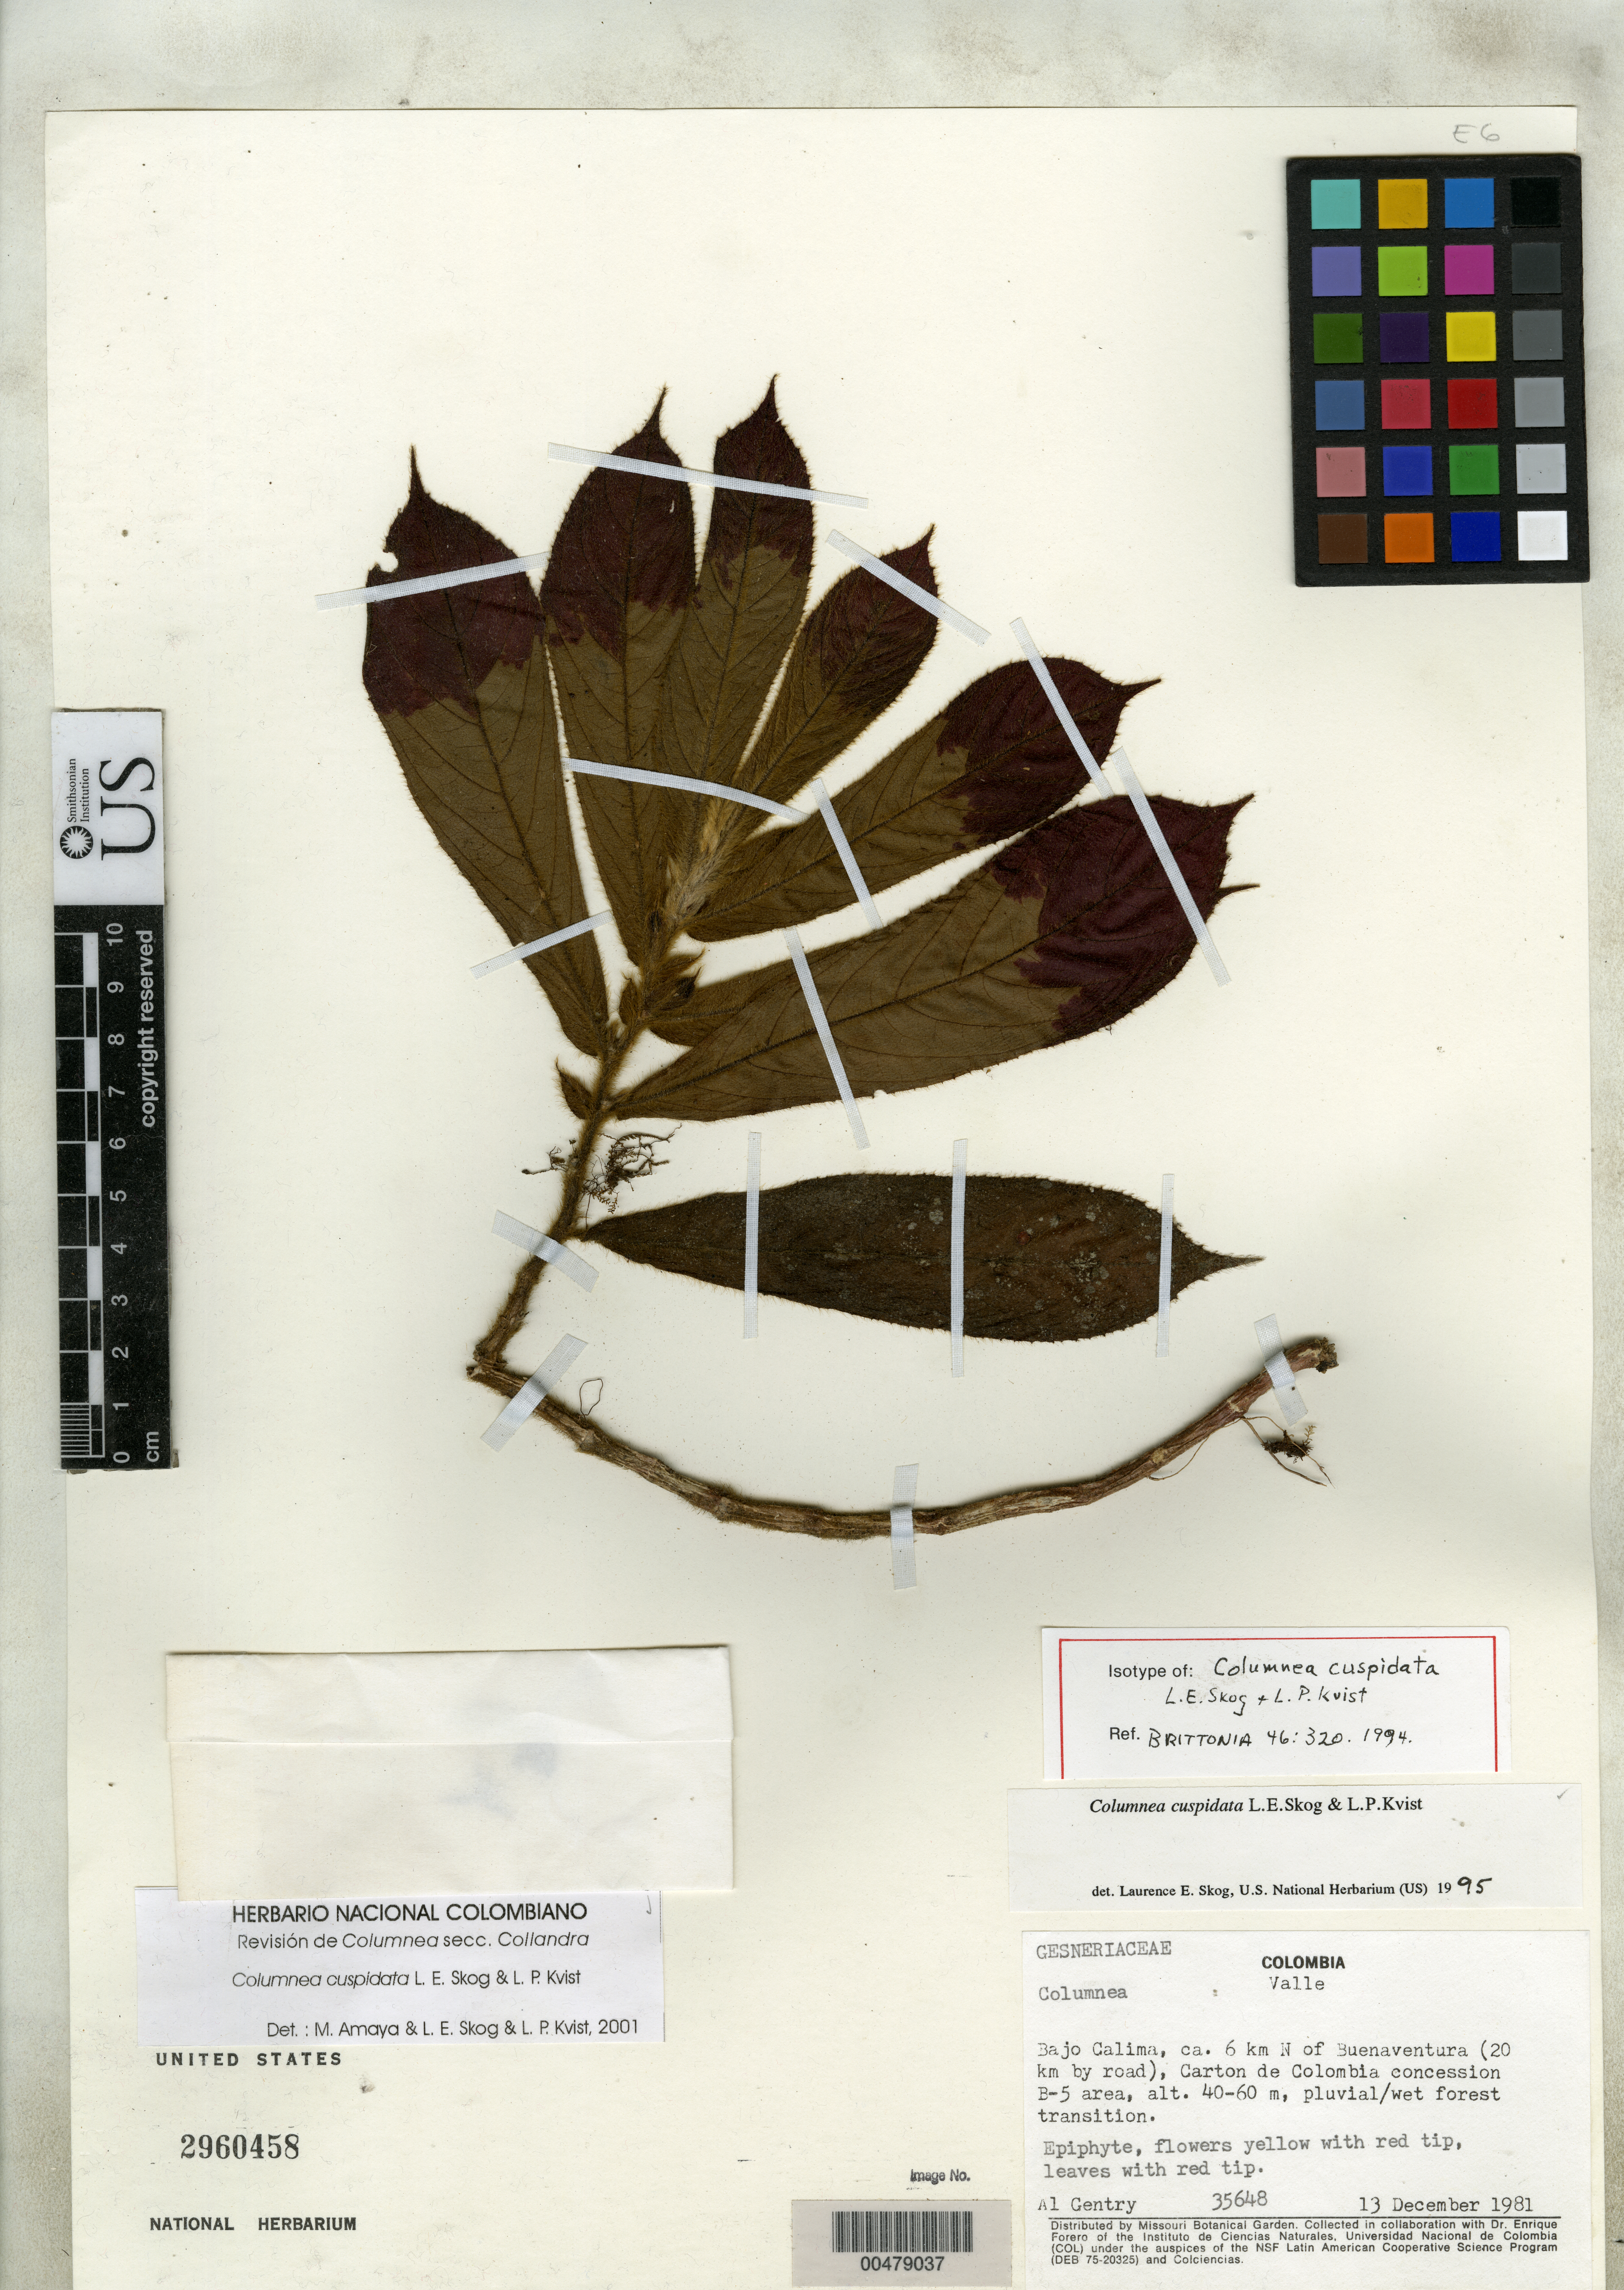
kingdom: Plantae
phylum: Tracheophyta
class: Magnoliopsida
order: Lamiales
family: Gesneriaceae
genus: Columnea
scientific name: Columnea cuspidata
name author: L.E. Skog & L.P. Kvist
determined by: Amaya-Márquez, M.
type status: Isotype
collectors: A. H. Gentry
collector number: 35648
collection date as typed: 13 December 1981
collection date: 1981-12-13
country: Colombia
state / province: Valle del Cauca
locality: Bajo Calima, ca. 6 km N of Buena Ventura (20 km by road), Carton de Colombia concession B-5 area.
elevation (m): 40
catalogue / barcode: US 2960458